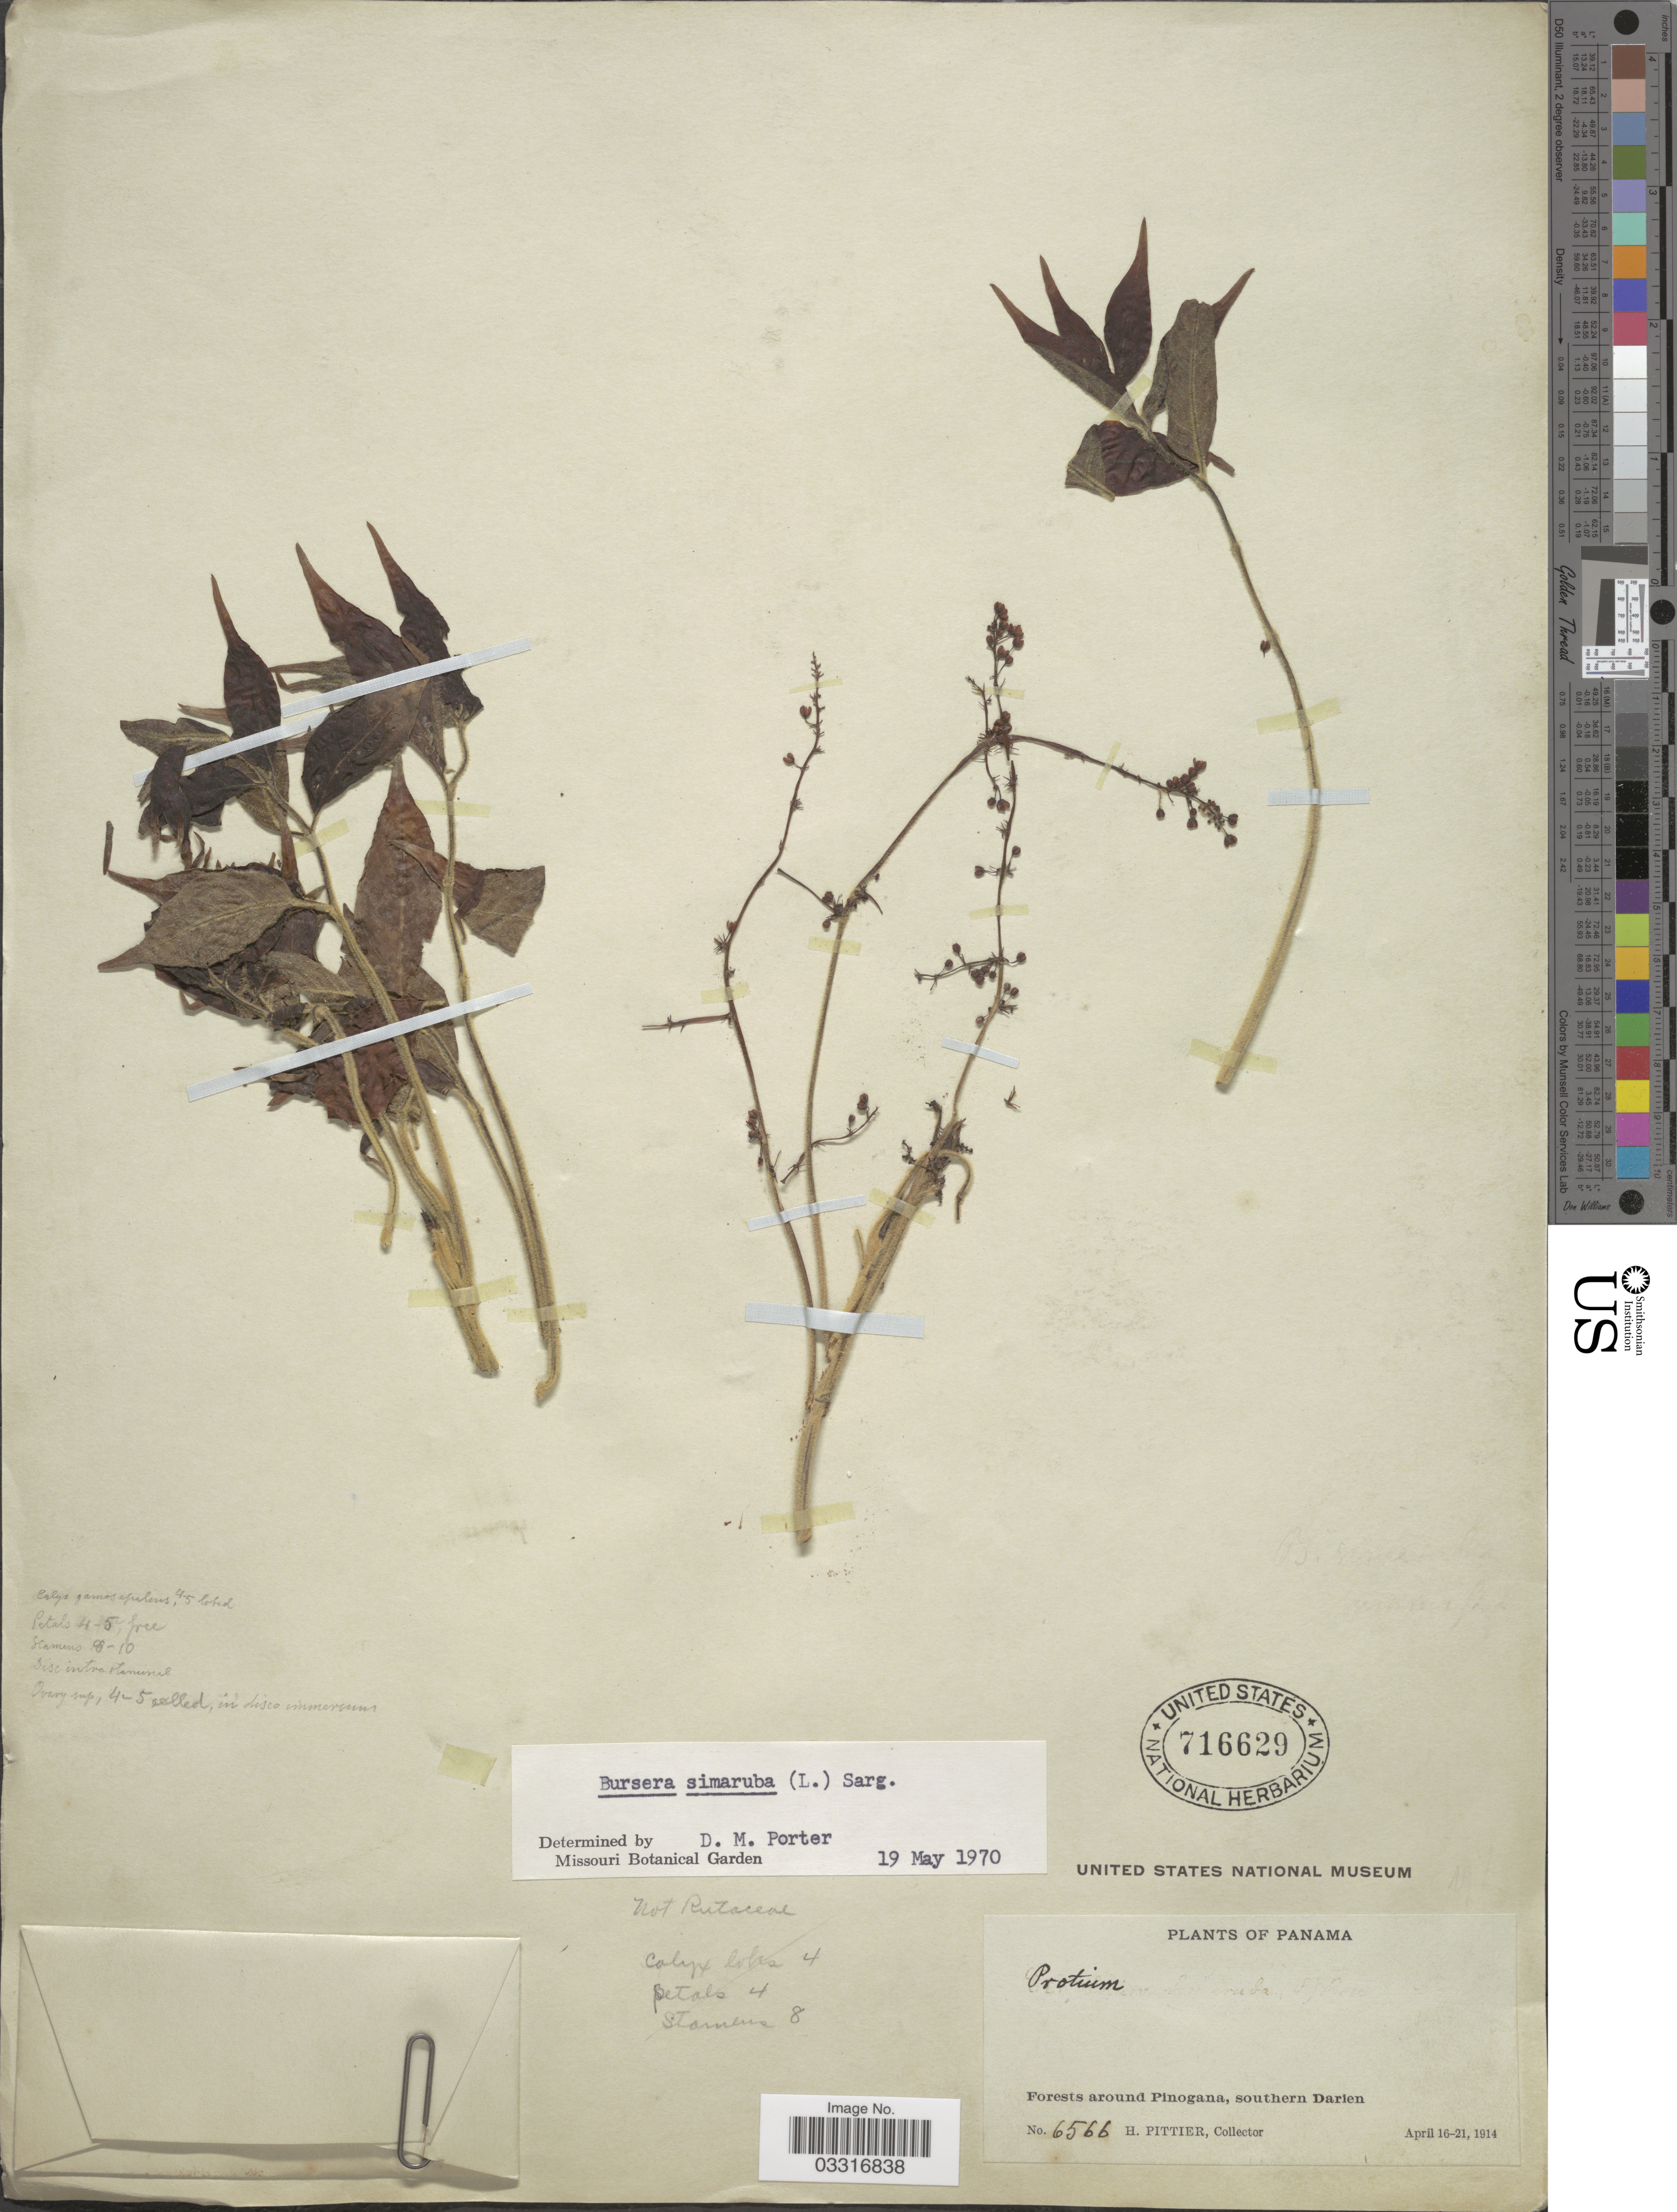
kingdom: Plantae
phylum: Tracheophyta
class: Magnoliopsida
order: Sapindales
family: Burseraceae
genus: Bursera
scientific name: Bursera simaruba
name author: (L.) Sarg.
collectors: H. F. Pittier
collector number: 6566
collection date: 1914-04-16/1914-04-21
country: Panama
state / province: Darién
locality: Forests aroung Pinogana, southern Darien.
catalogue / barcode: US 716629